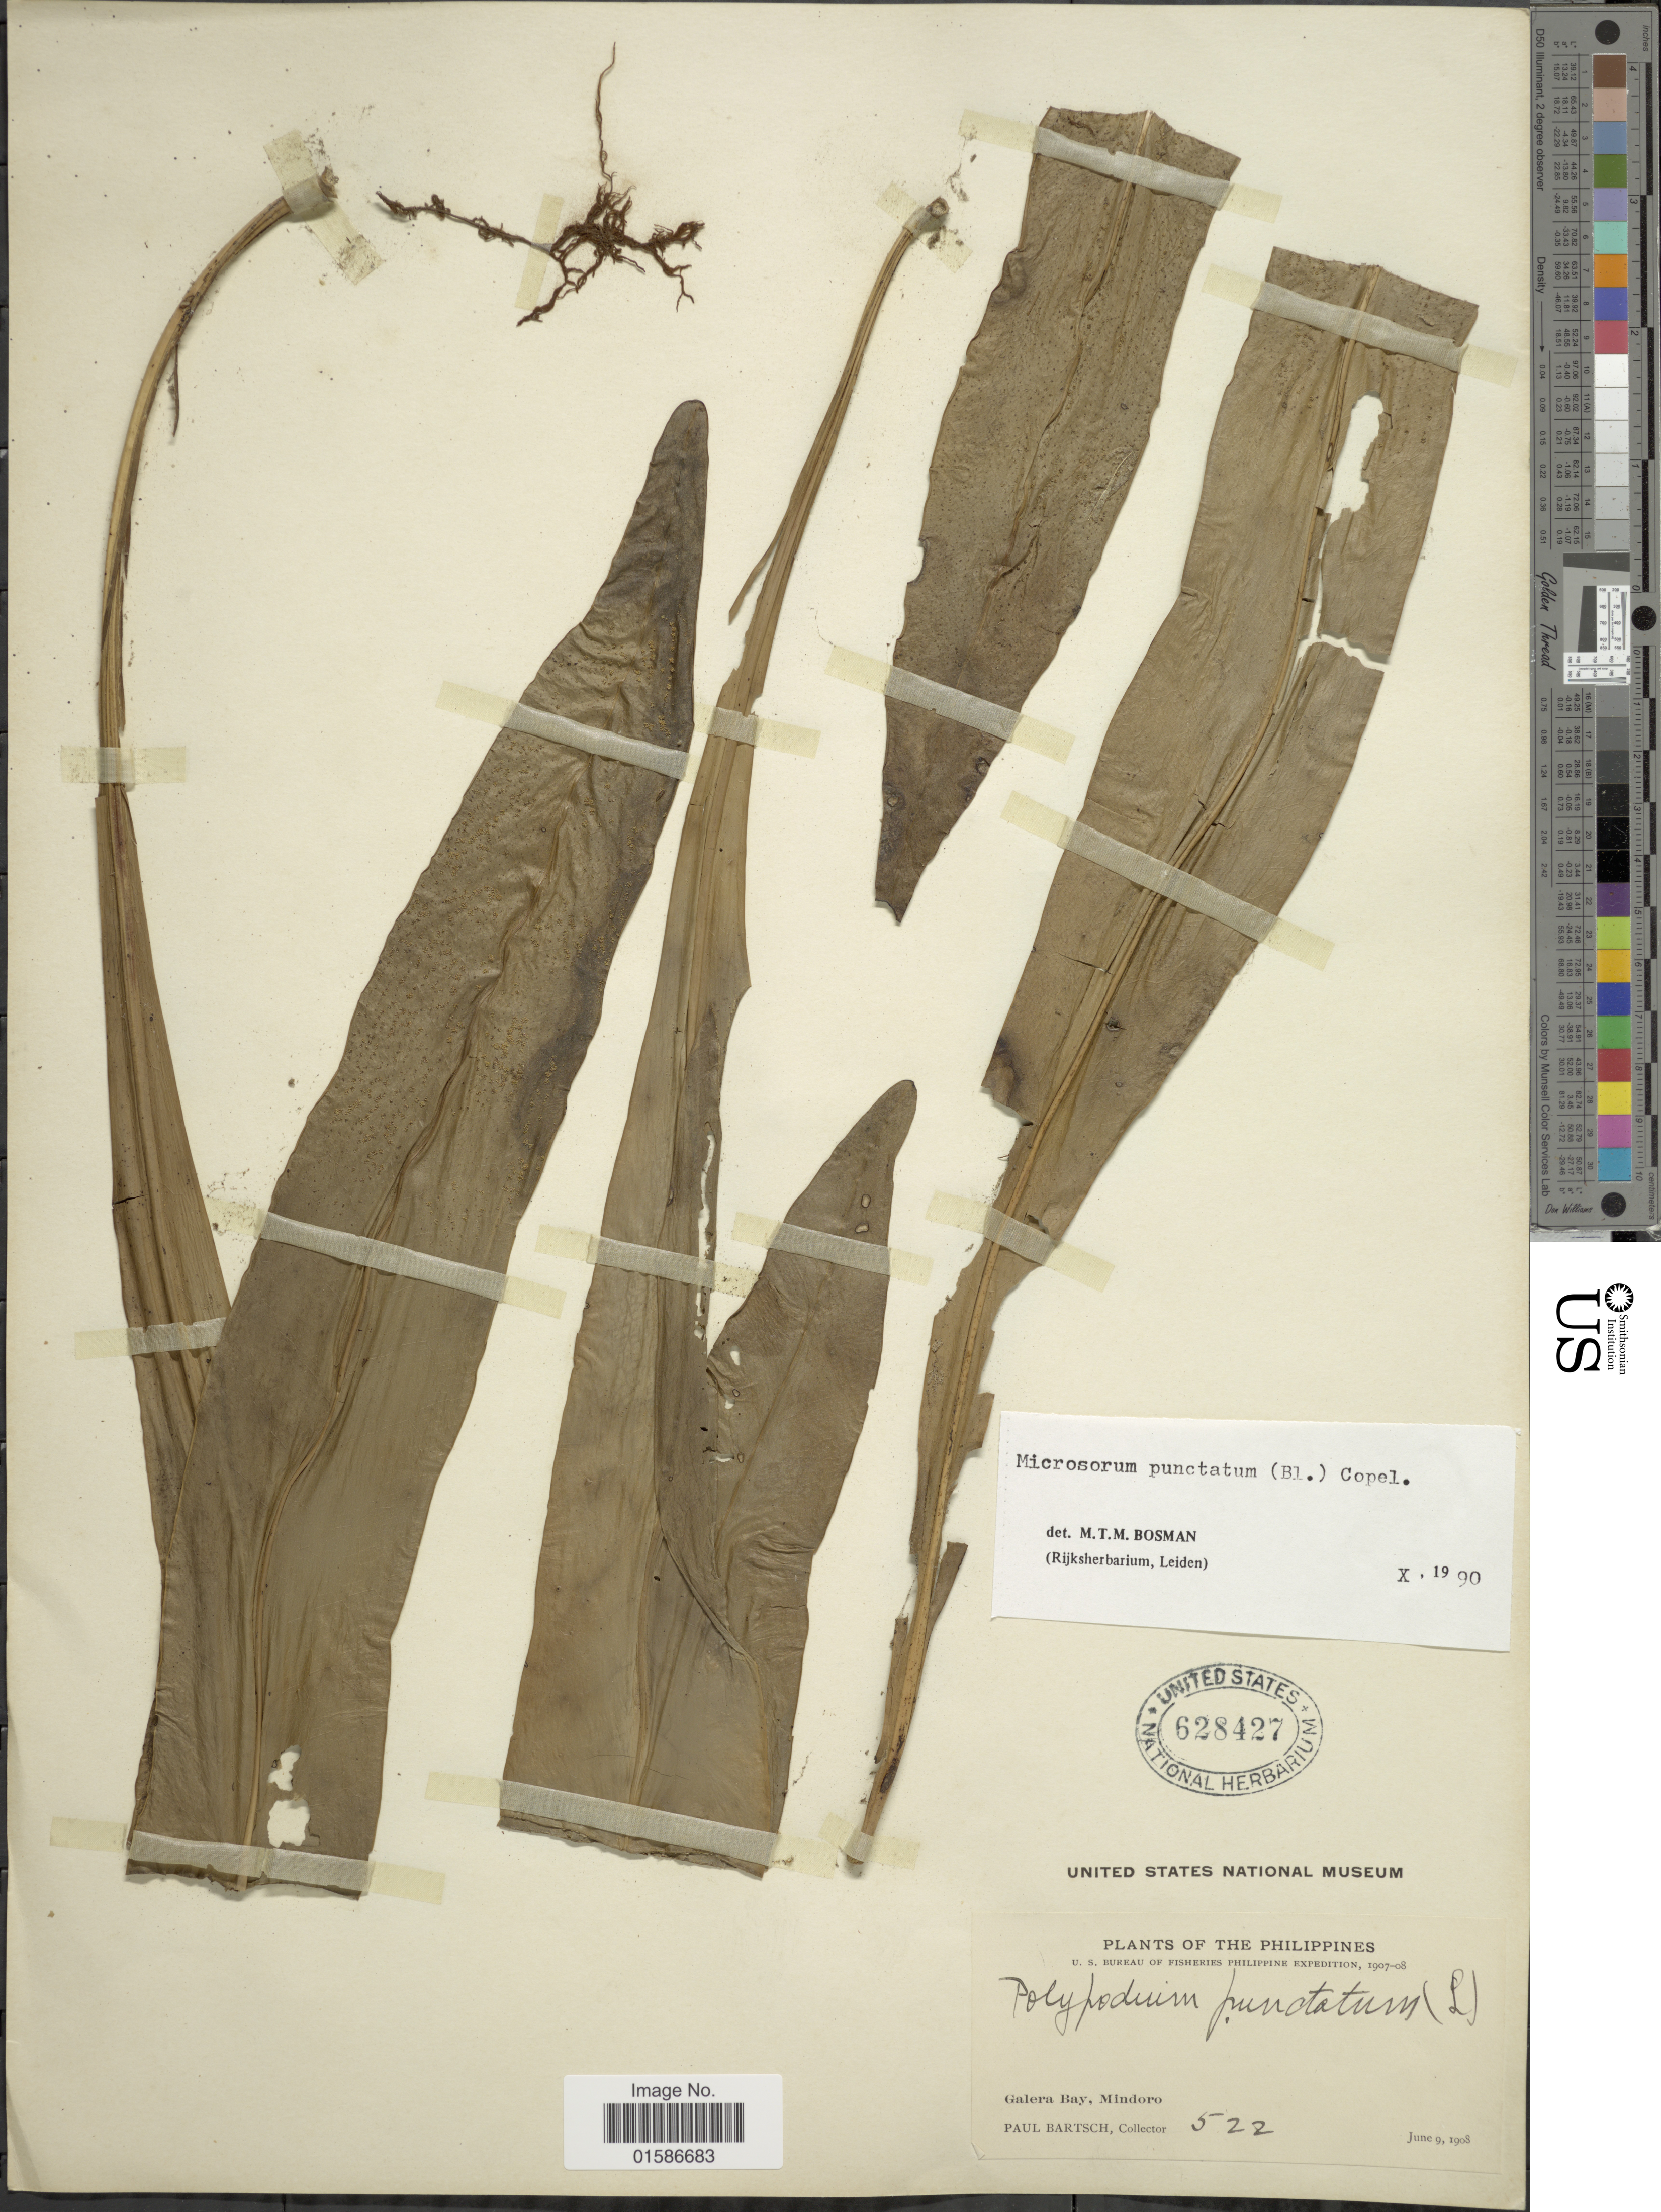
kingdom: Plantae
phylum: Tracheophyta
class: Polypodiopsida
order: Polypodiales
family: Polypodiaceae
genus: Microsorum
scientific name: Microsorum punctatum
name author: (L.) Copel.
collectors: P. Bartsch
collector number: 522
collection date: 1908-06-09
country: Philippines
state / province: Mimaropa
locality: Galera Bay, Mindoro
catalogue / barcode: US 628427